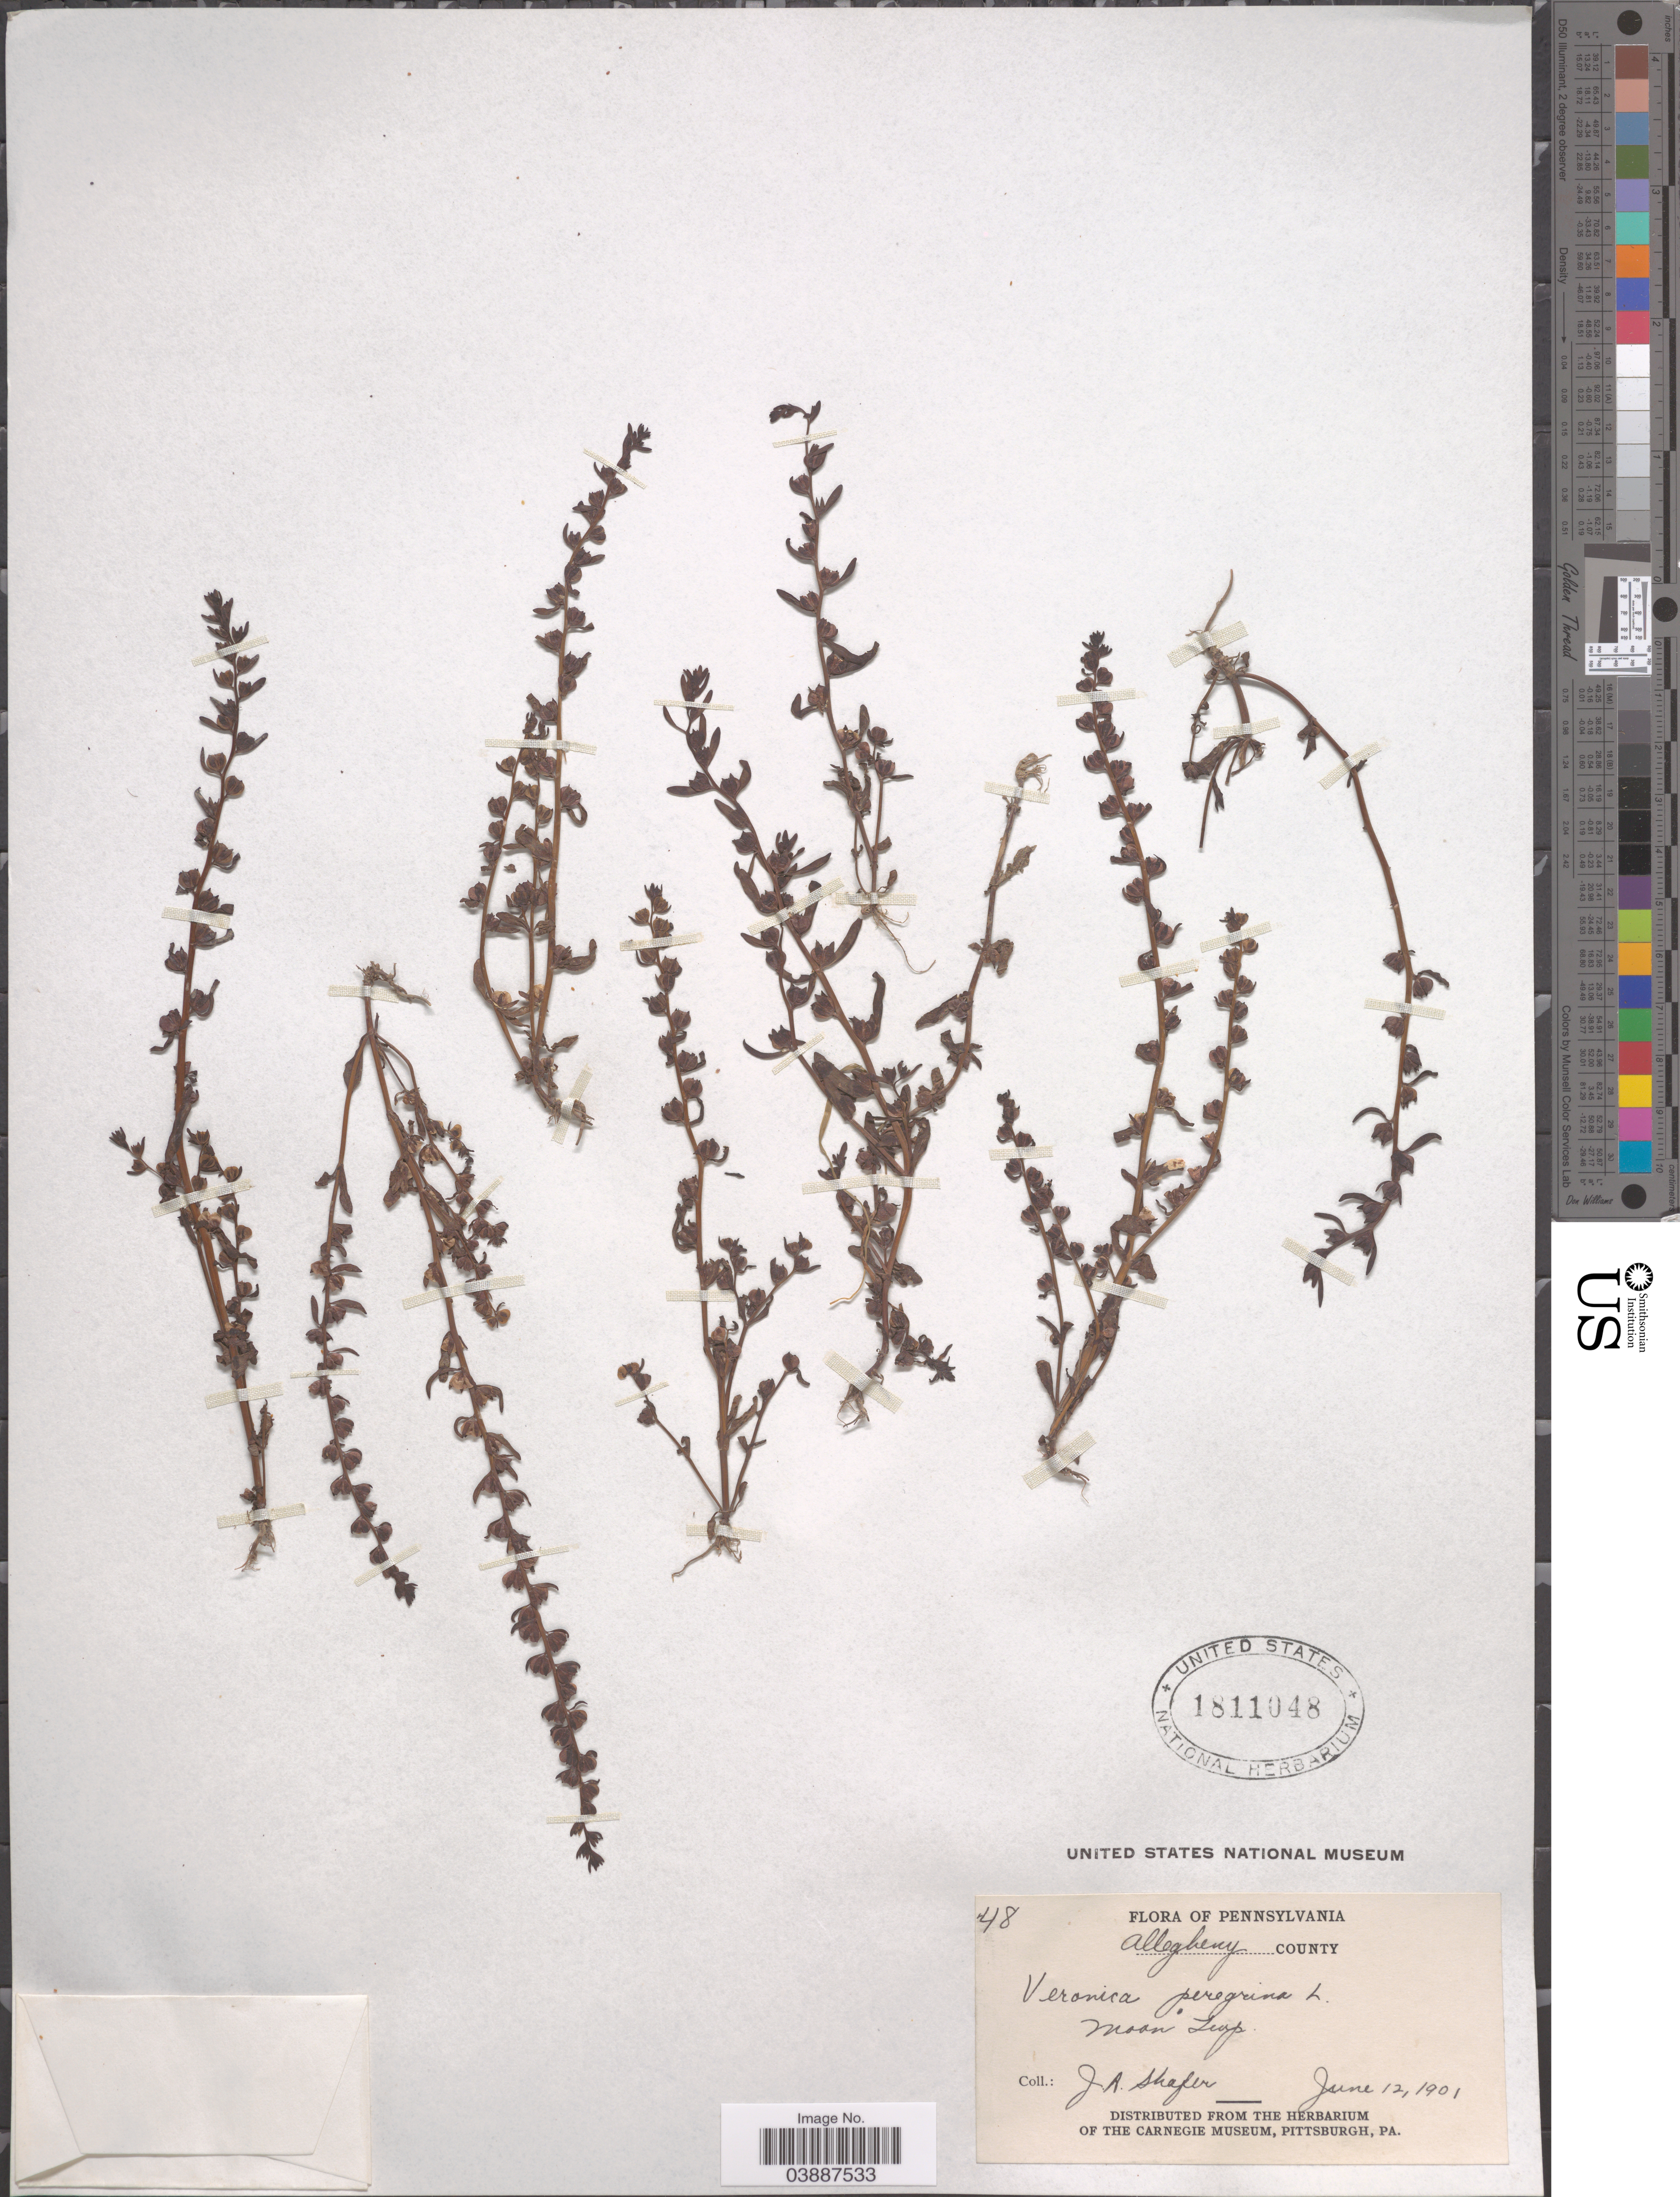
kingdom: Plantae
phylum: Tracheophyta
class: Magnoliopsida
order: Lamiales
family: Plantaginaceae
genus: Veronica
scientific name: Veronica peregrina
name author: L.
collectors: J. A. Shafer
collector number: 48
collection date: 1901-06-12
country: United States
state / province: Pennsylvania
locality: Allegheny Co. Moon Twp.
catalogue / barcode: US 1811048